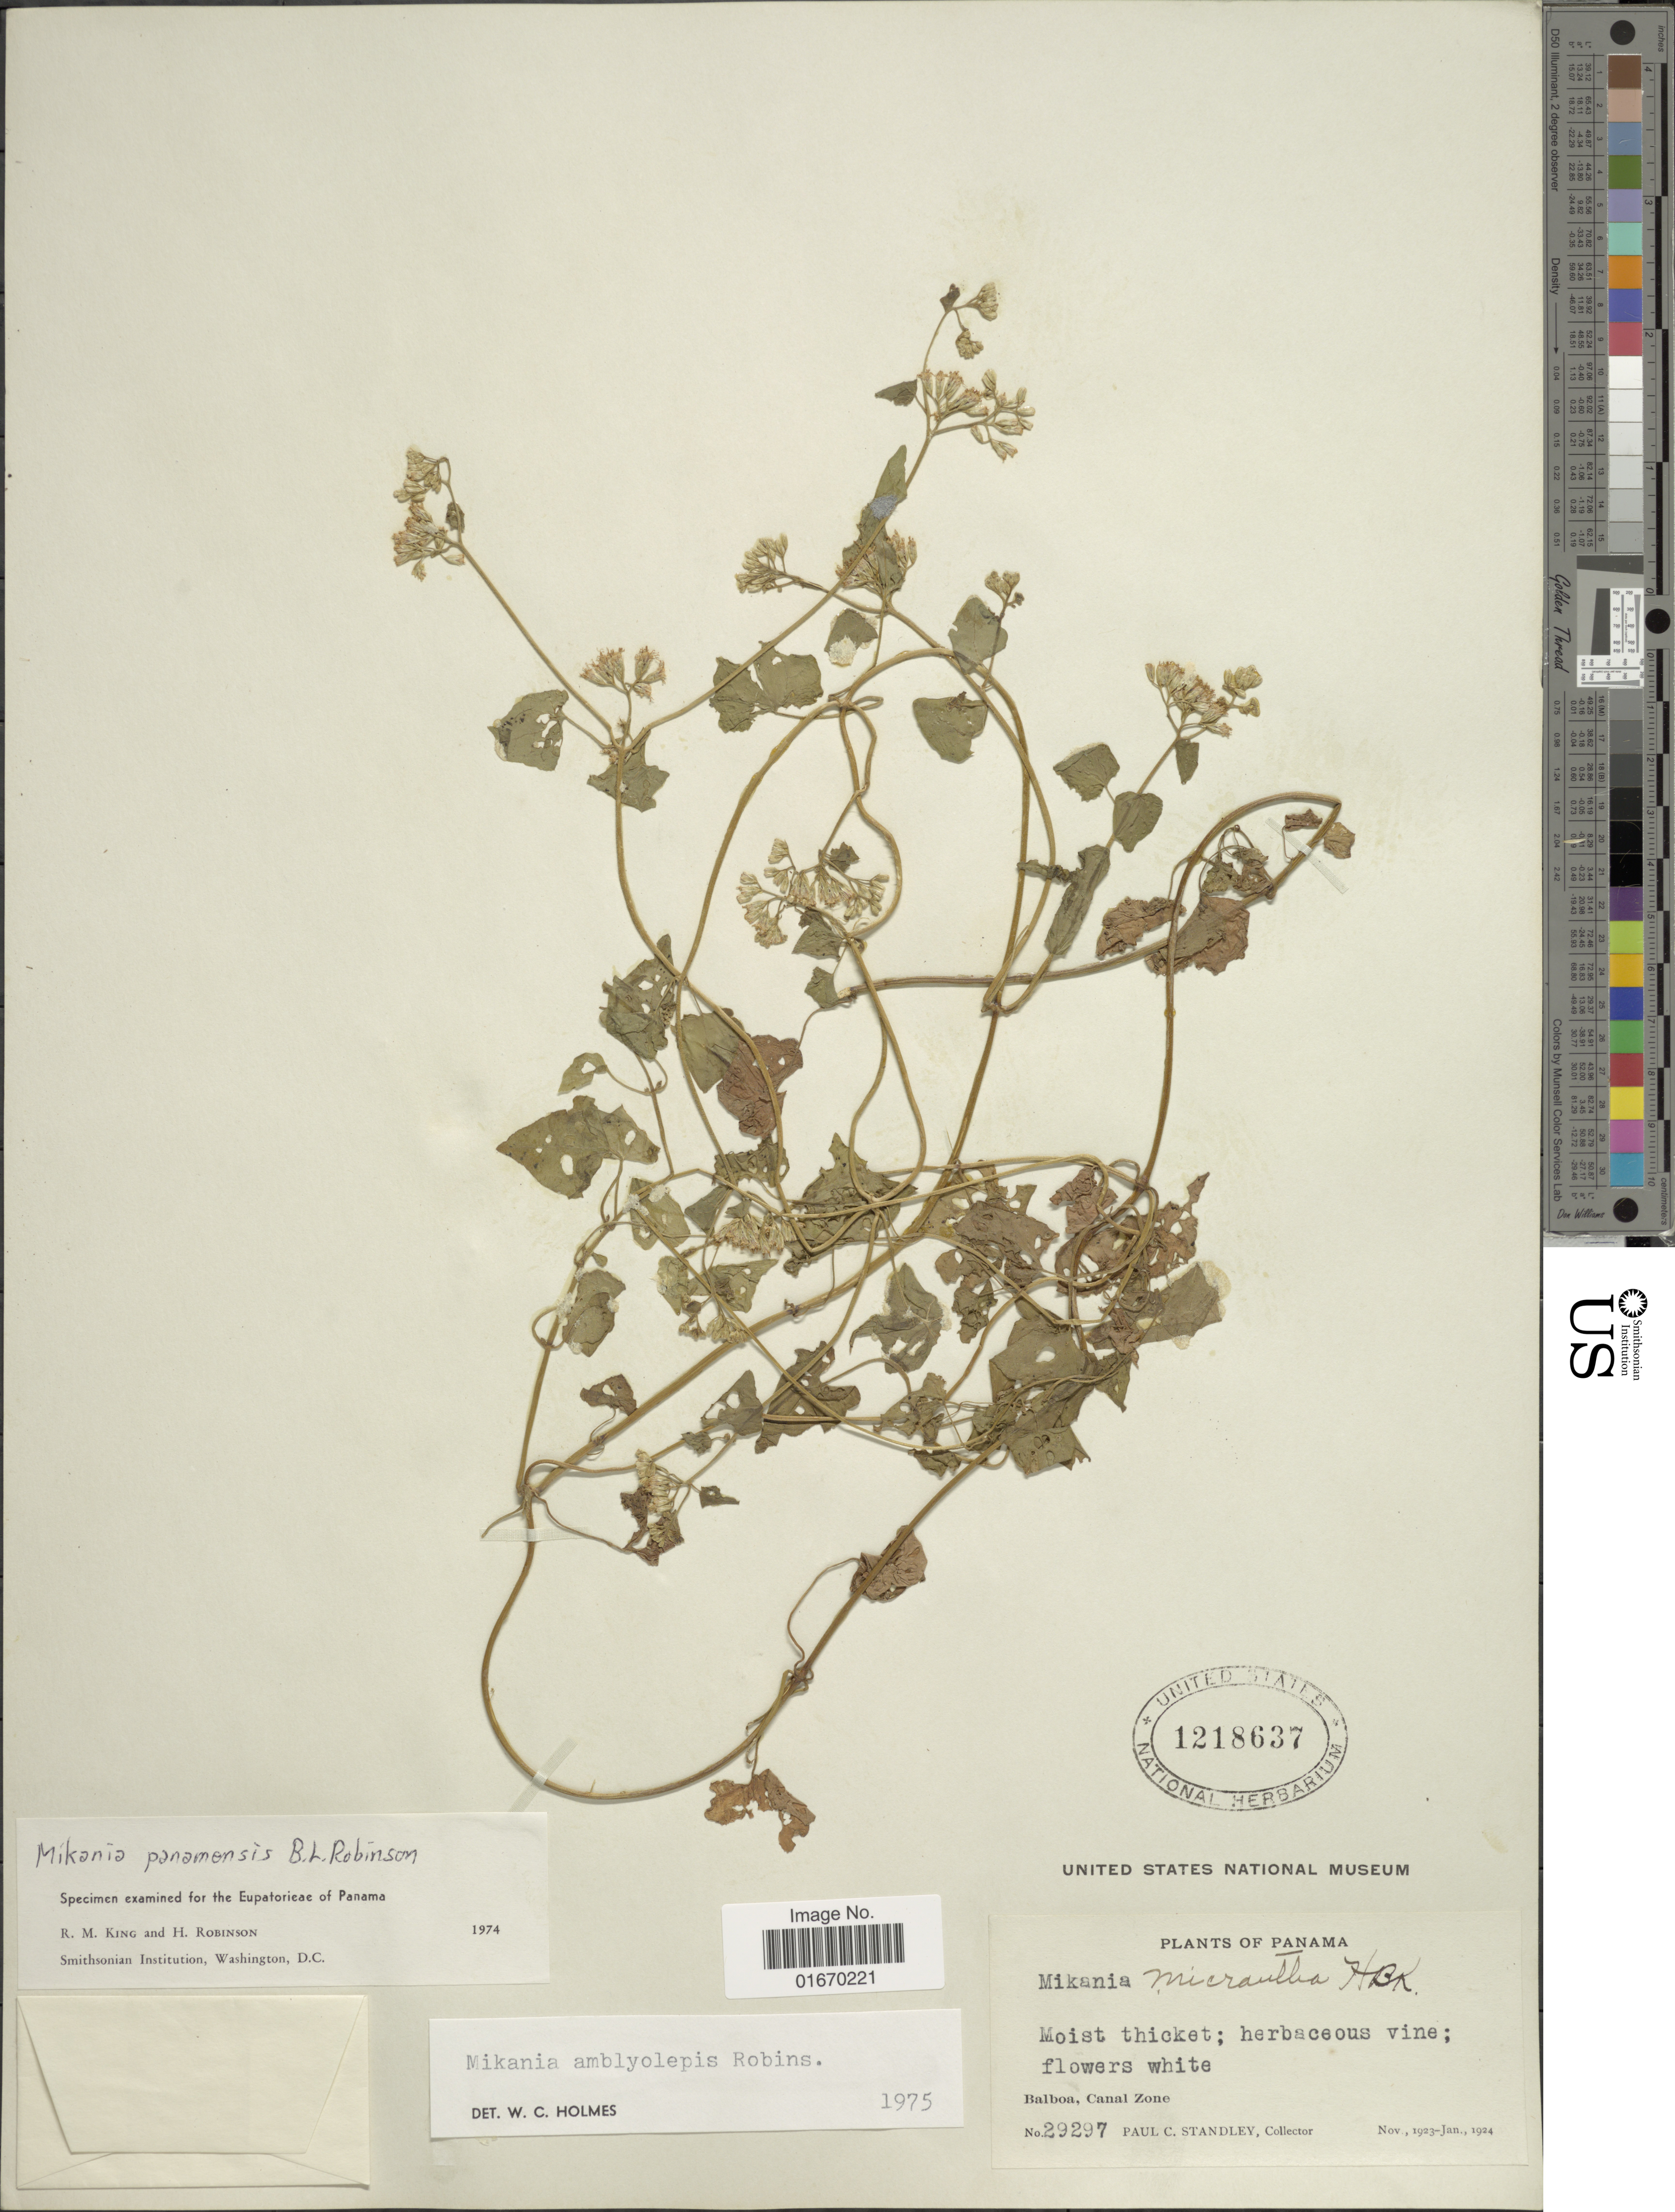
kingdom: Plantae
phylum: Tracheophyta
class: Magnoliopsida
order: Asterales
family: Asteraceae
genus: Mikania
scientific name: Mikania amblyolepis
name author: B.L. Rob.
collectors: P. C. Standley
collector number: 29297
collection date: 1923-11/1924-01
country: Panama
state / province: Colón / Panamá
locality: Balboa, Canal Zone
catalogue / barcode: US 1218637